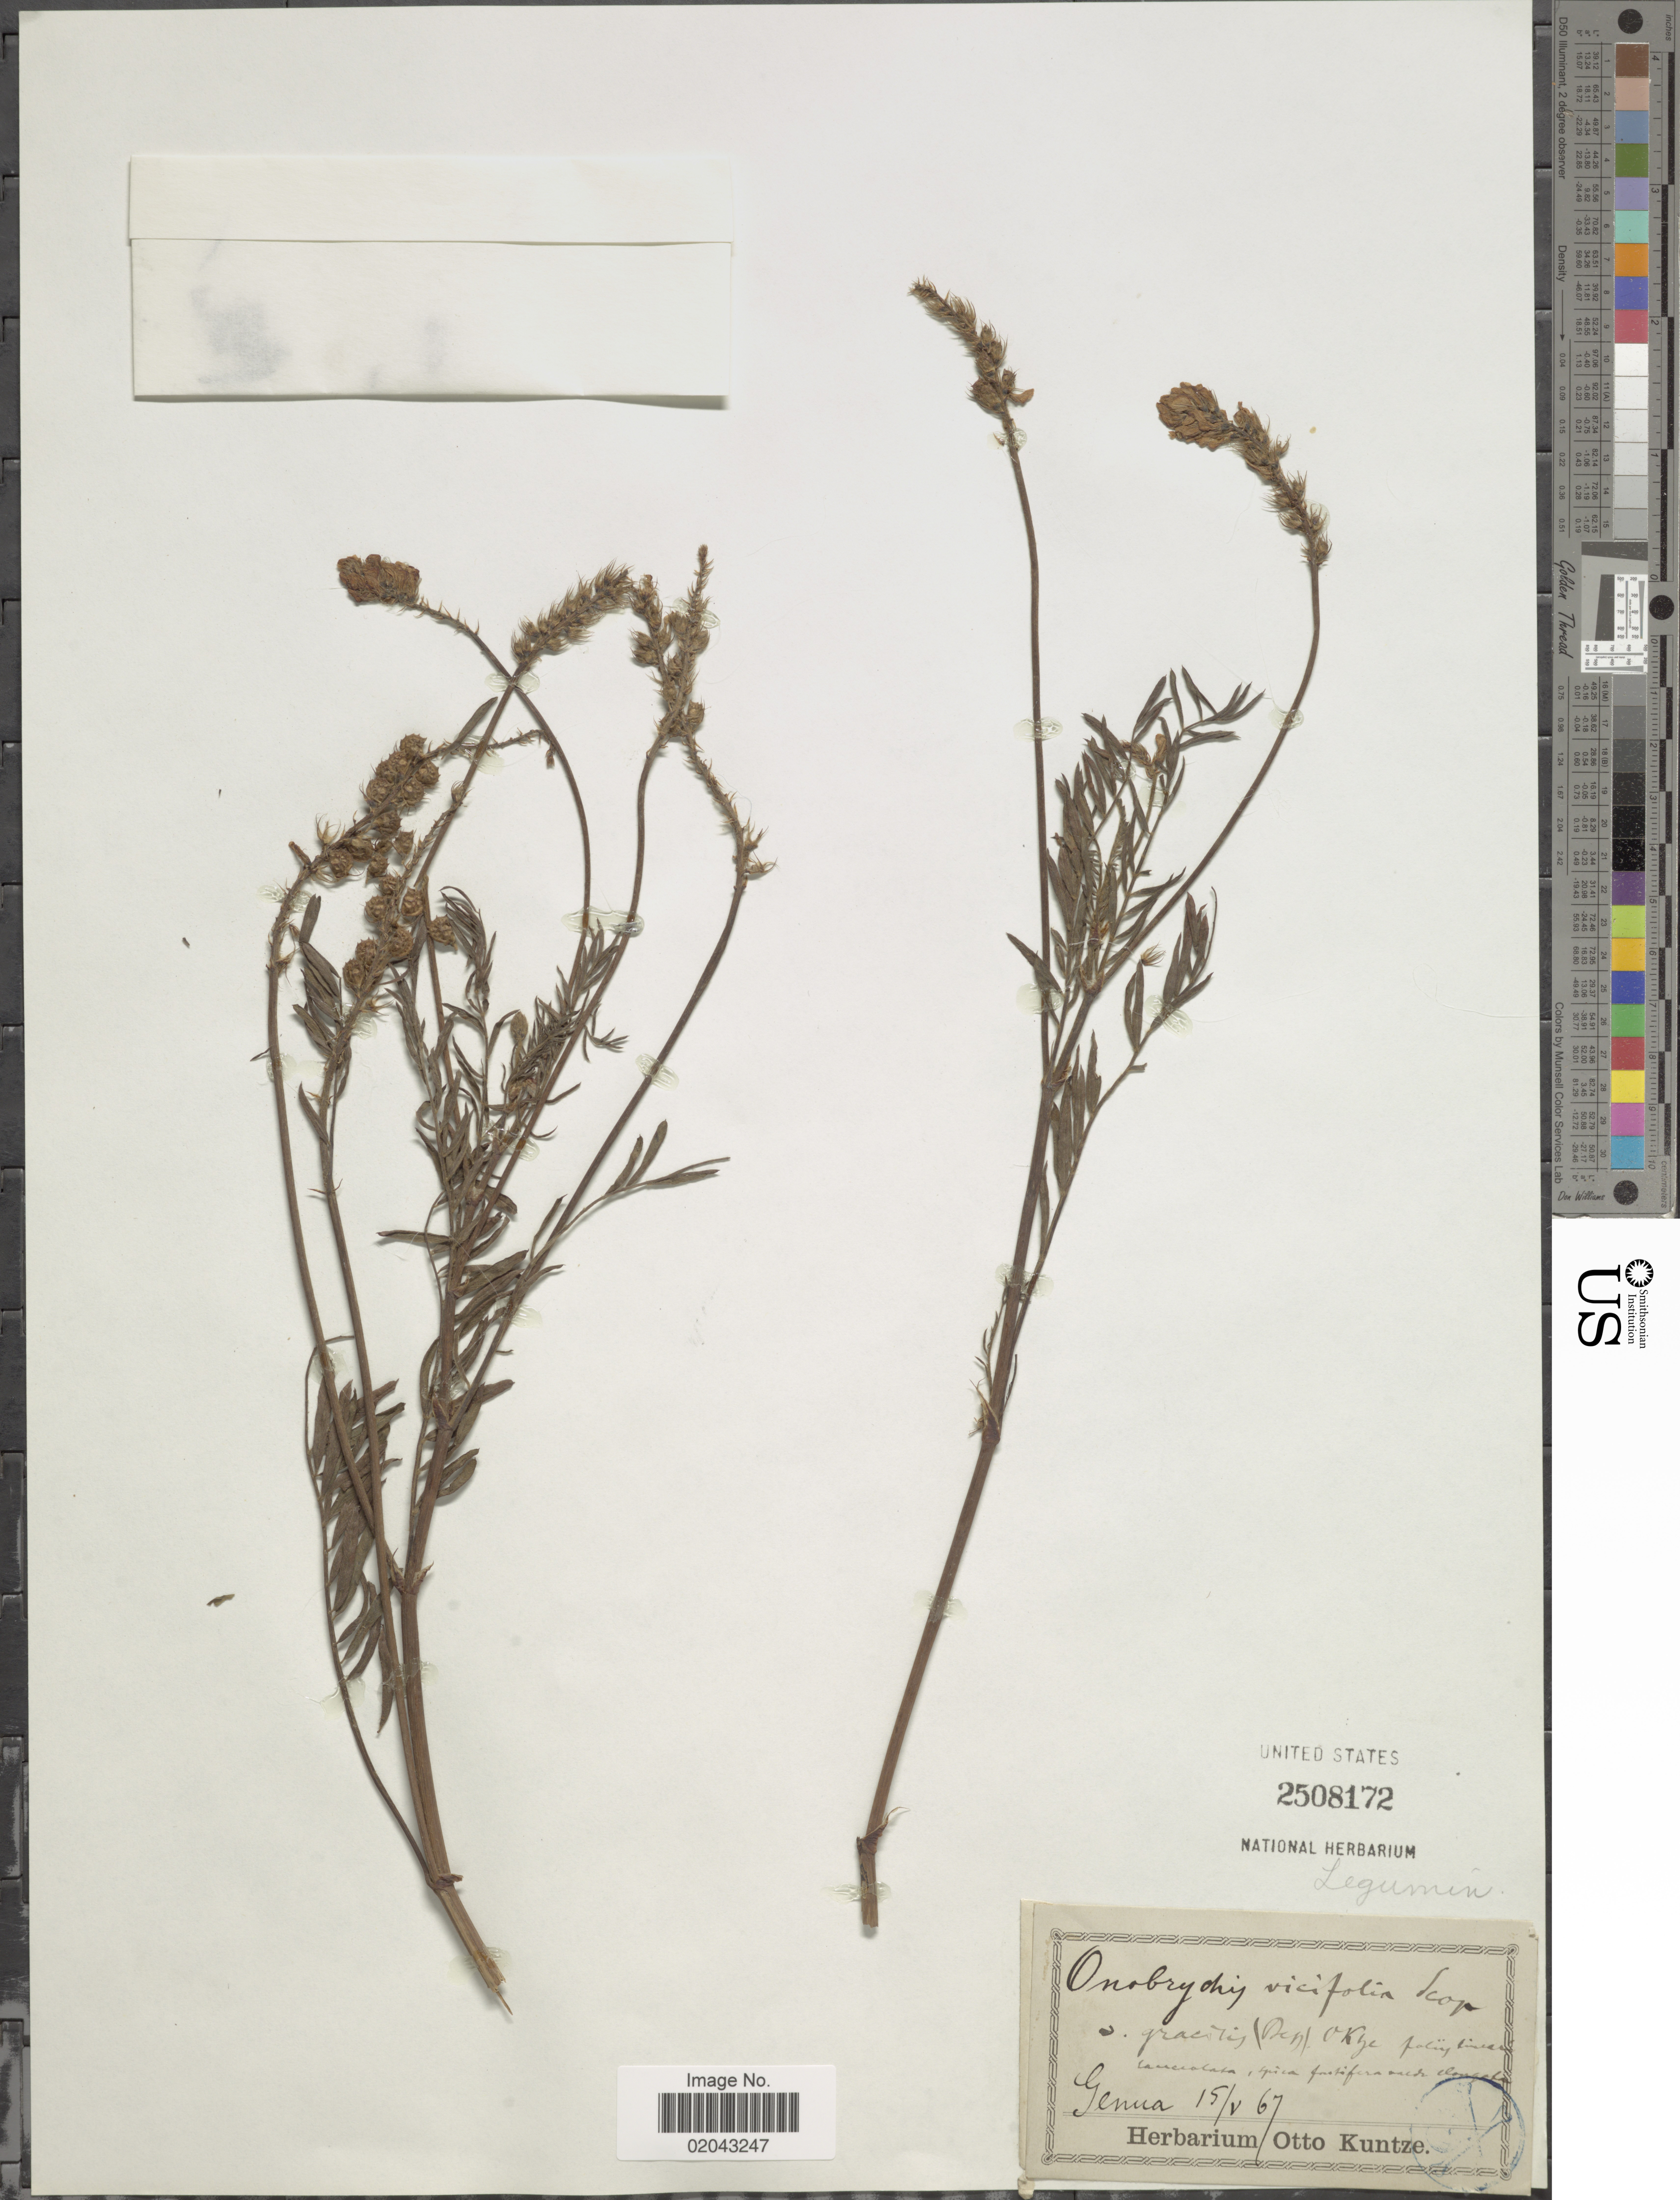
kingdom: Plantae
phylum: Tracheophyta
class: Magnoliopsida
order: Fabales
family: Fabaceae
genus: Onobrychis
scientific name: Onobrychis viciaefolia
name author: Trautv.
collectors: ex herb. Otto Kuntze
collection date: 1867-05-15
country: Italy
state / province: Liguria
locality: Genua.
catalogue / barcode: US 2508172